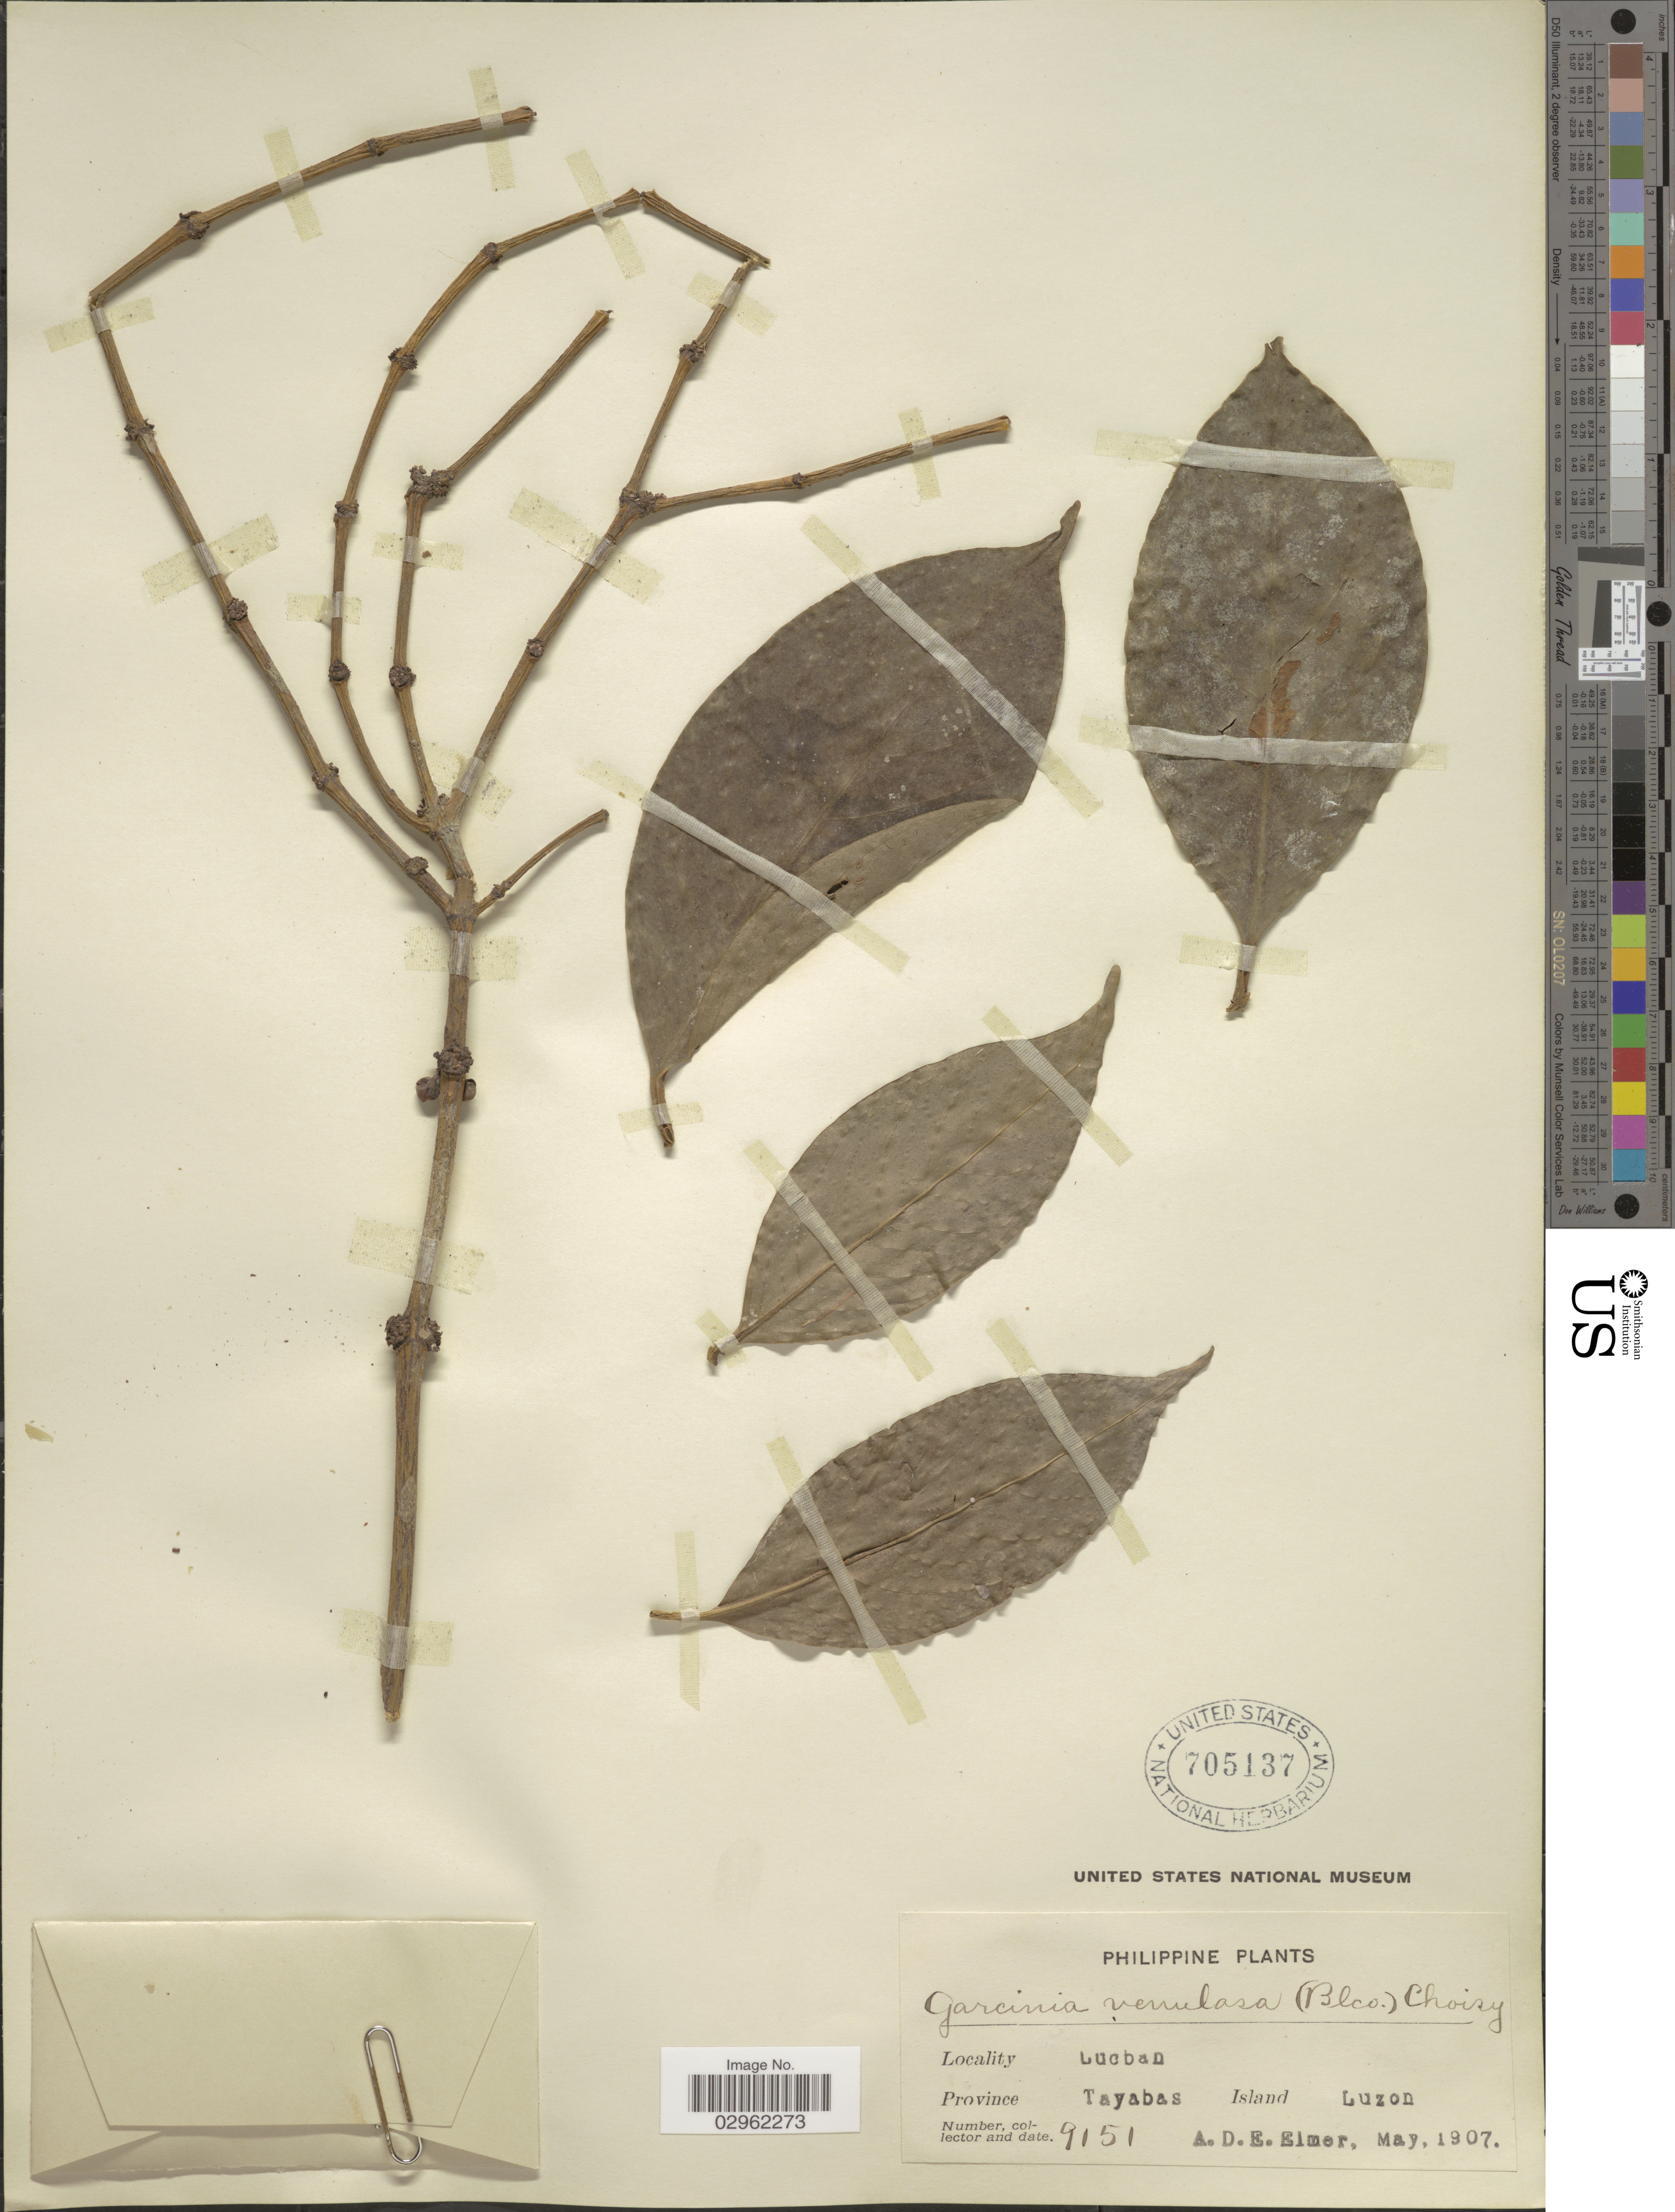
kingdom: Plantae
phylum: Tracheophyta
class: Magnoliopsida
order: Malpighiales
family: Clusiaceae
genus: Garcinia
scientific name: Garcinia venulosa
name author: (Blanco) Choisy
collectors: A. D. E. Elmer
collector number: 9151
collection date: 1907-05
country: Philippines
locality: Lucban, Province Tayabas, Island Luzon.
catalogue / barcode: US 705137